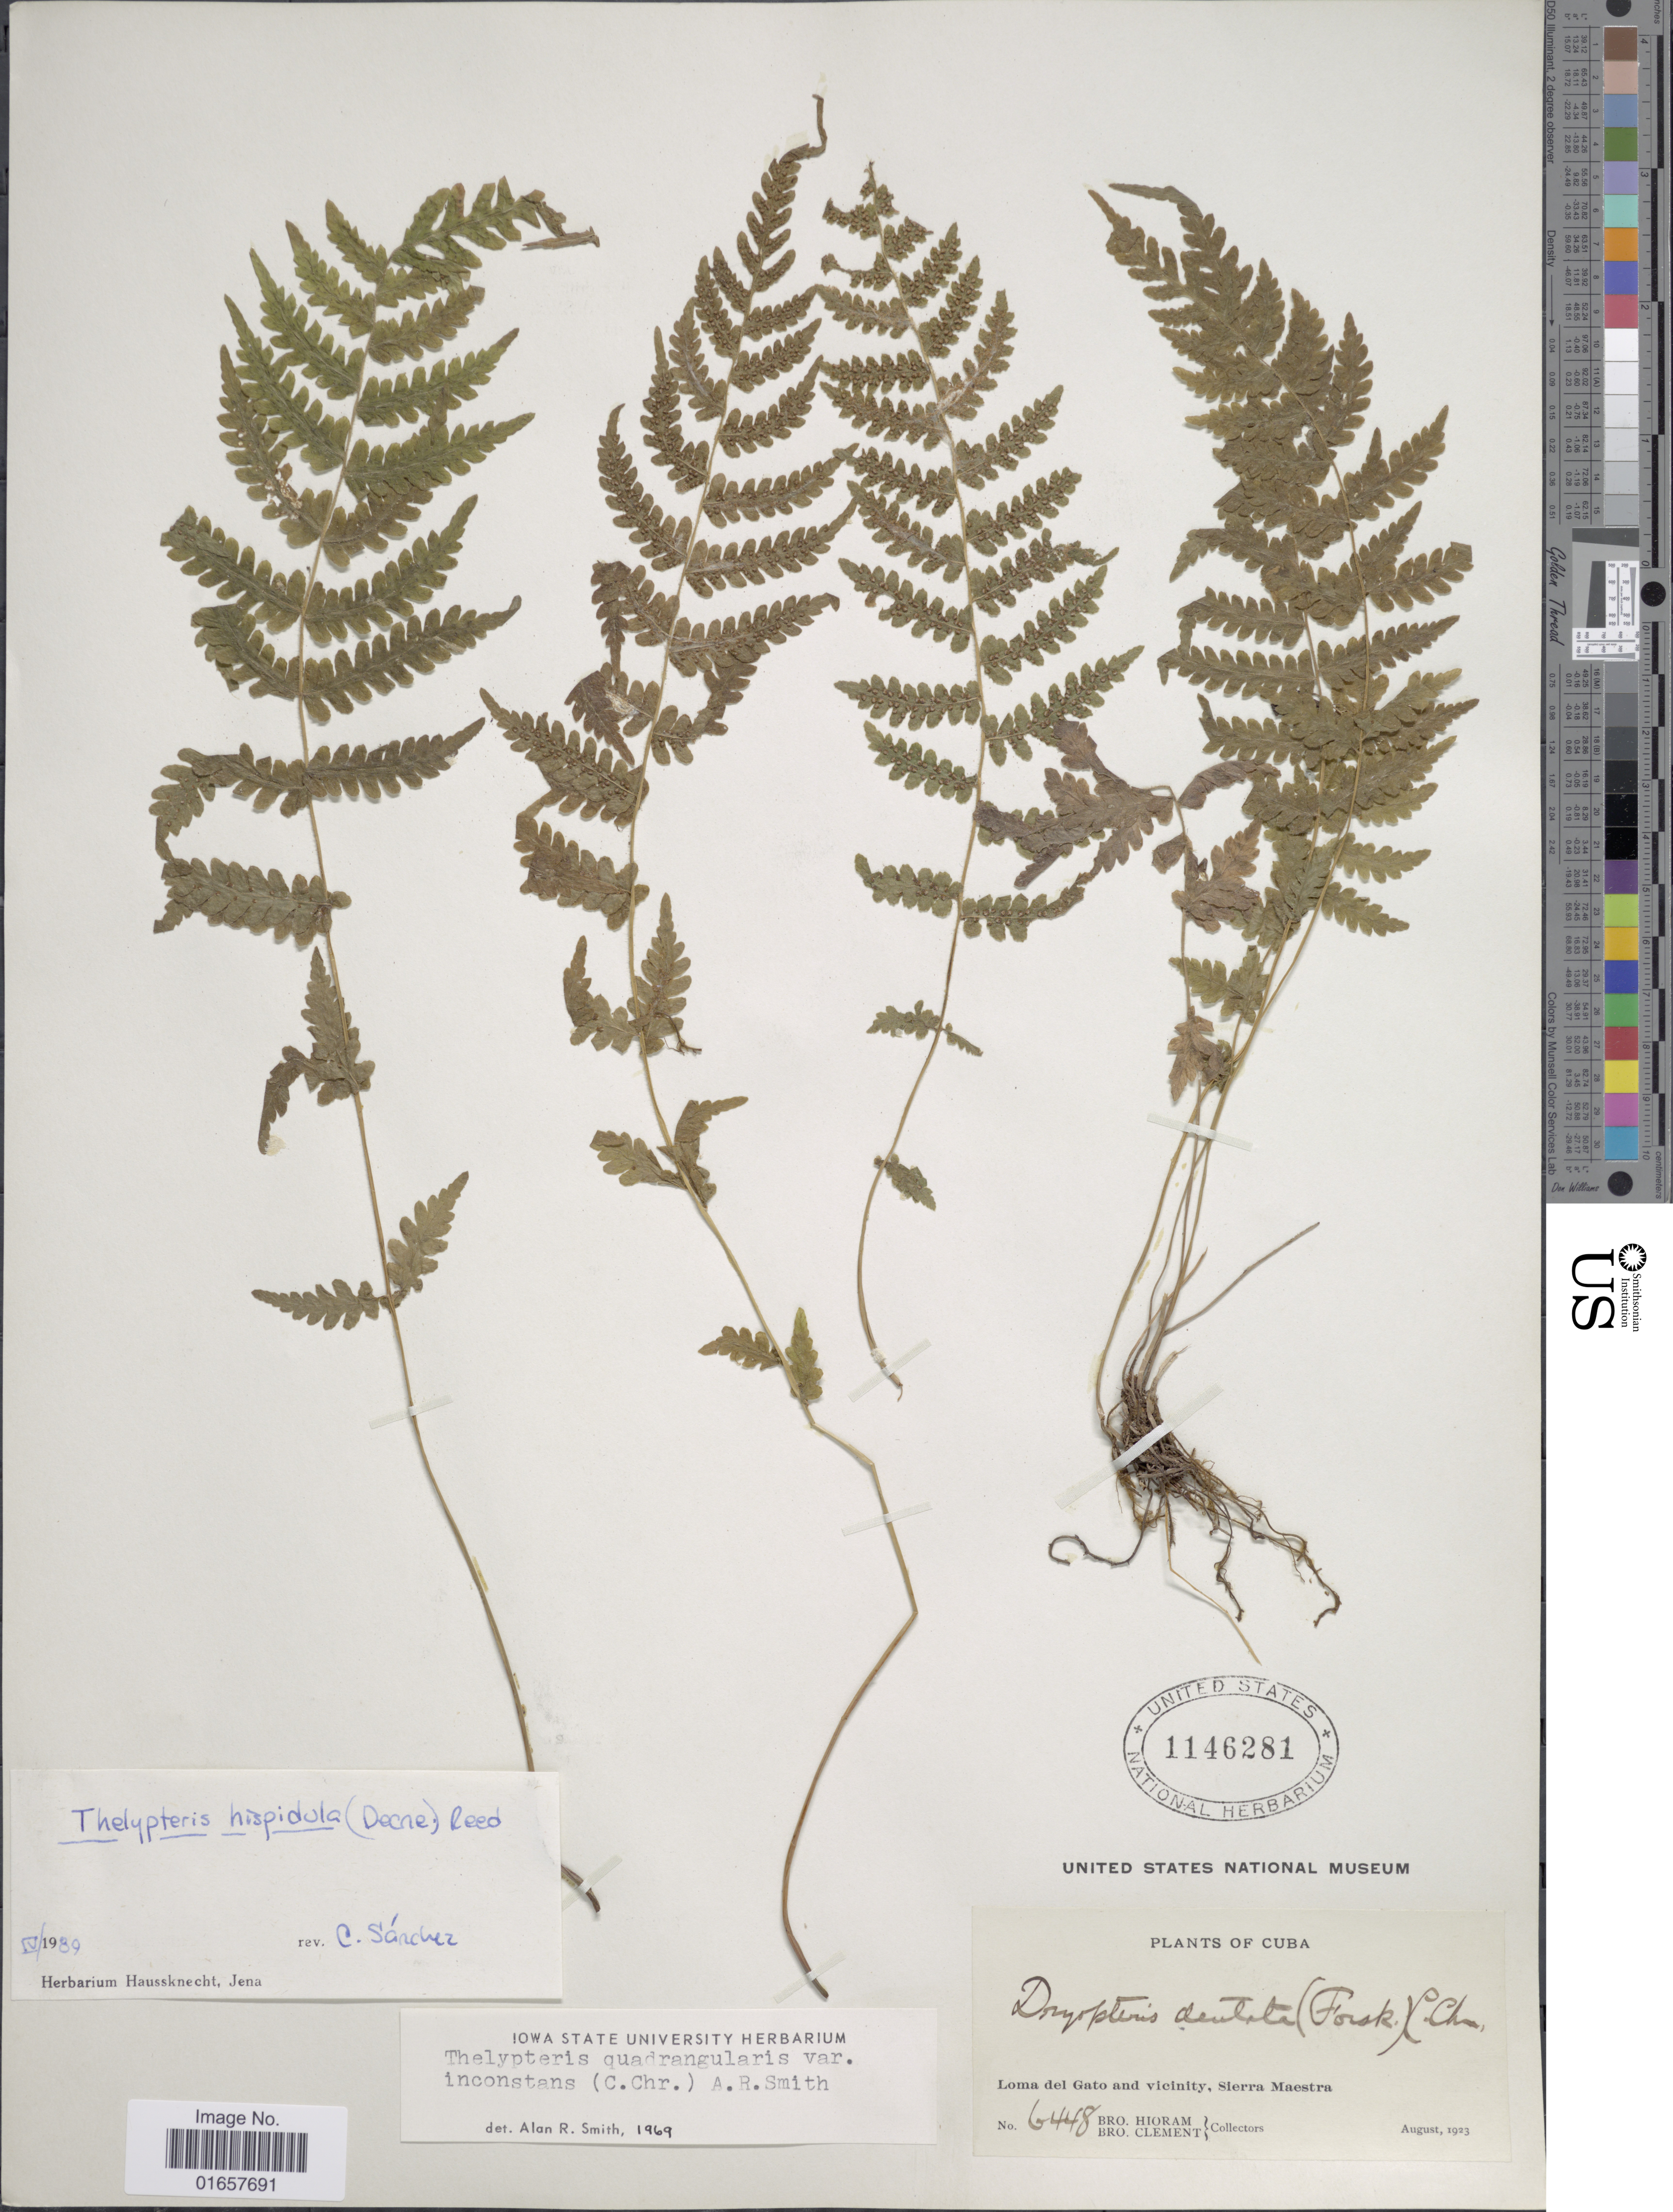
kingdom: Plantae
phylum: Tracheophyta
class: Polypodiopsida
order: Polypodiales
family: Thelypteridaceae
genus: Christella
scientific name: Christella hispidula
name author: (Decne.) Holttum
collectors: Bro. Hioram & B. Clement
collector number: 6448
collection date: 1923-08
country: Cuba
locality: Cuba, Loma del Gato and vicinity, Sierra Maestra.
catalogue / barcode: US 1146281